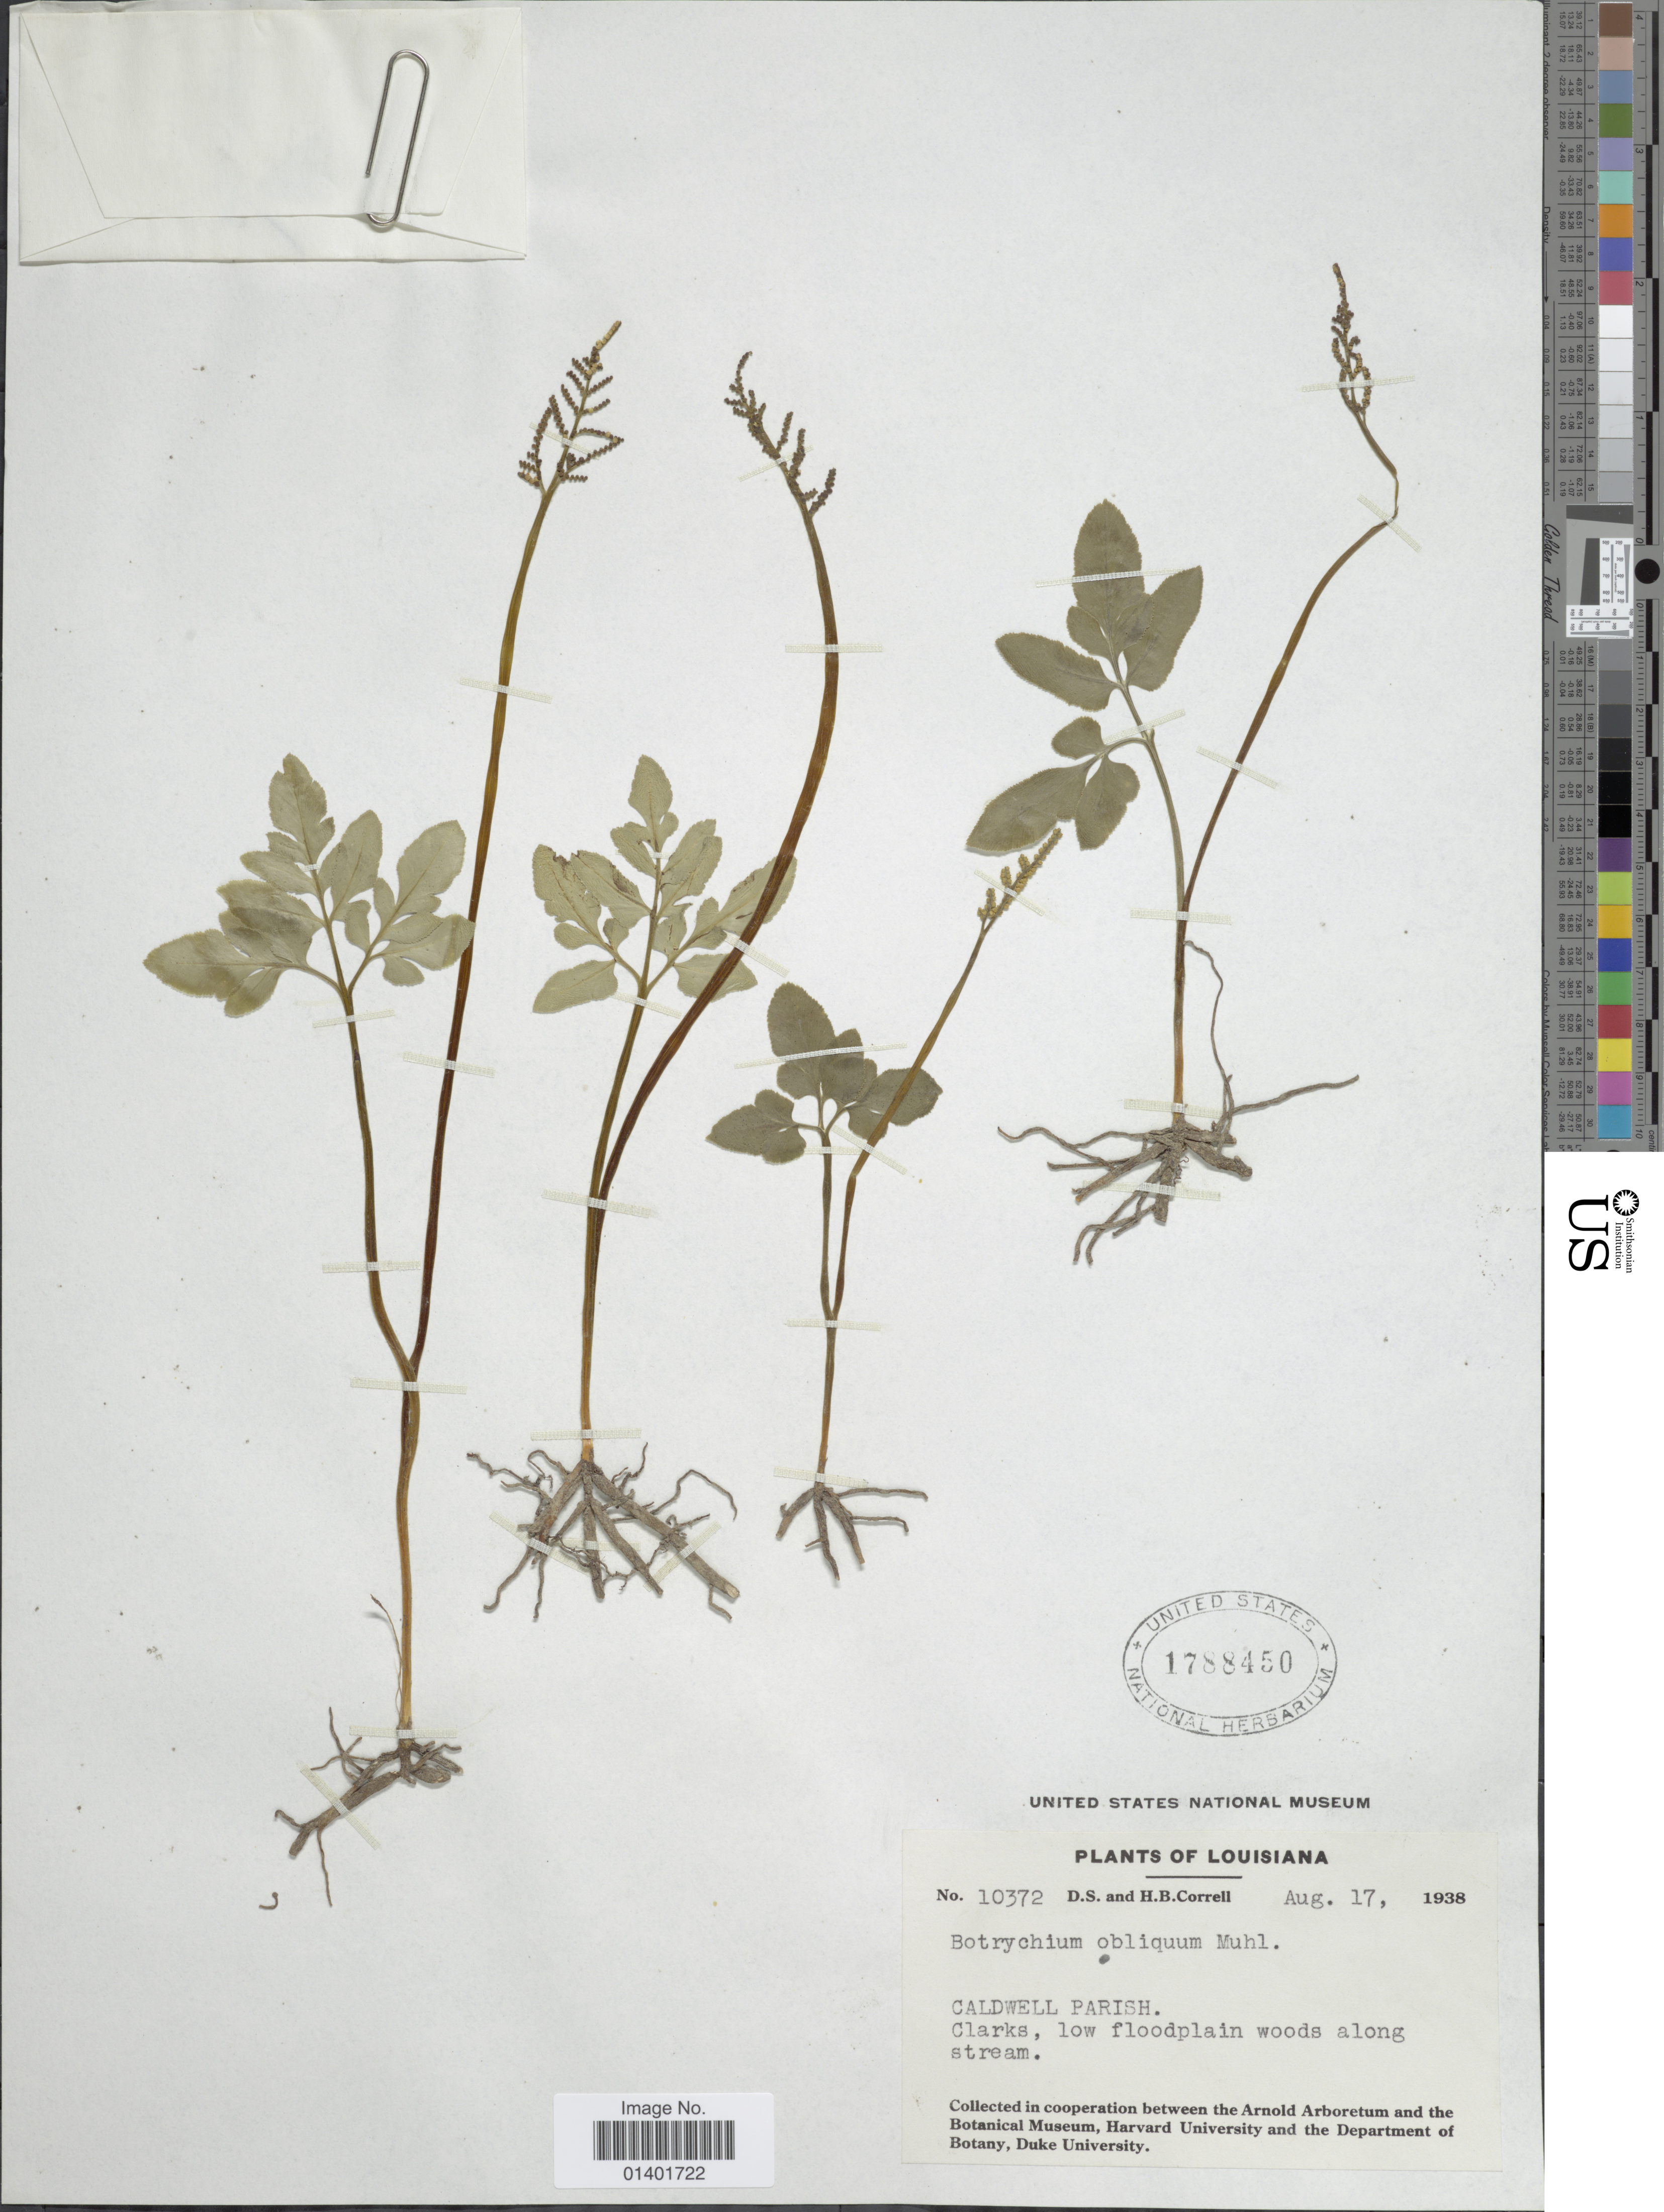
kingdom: Plantae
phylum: Tracheophyta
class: Polypodiopsida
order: Ophioglossales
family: Ophioglossaceae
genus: Botrychium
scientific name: Botrychium dissectum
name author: Spreng.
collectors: D. S. Correll & H. Correll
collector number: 10372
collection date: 1938-08-17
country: United States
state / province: Louisiana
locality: Caldwell parish. Clarks, low floddplain woods along stream.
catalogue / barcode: US 1788450